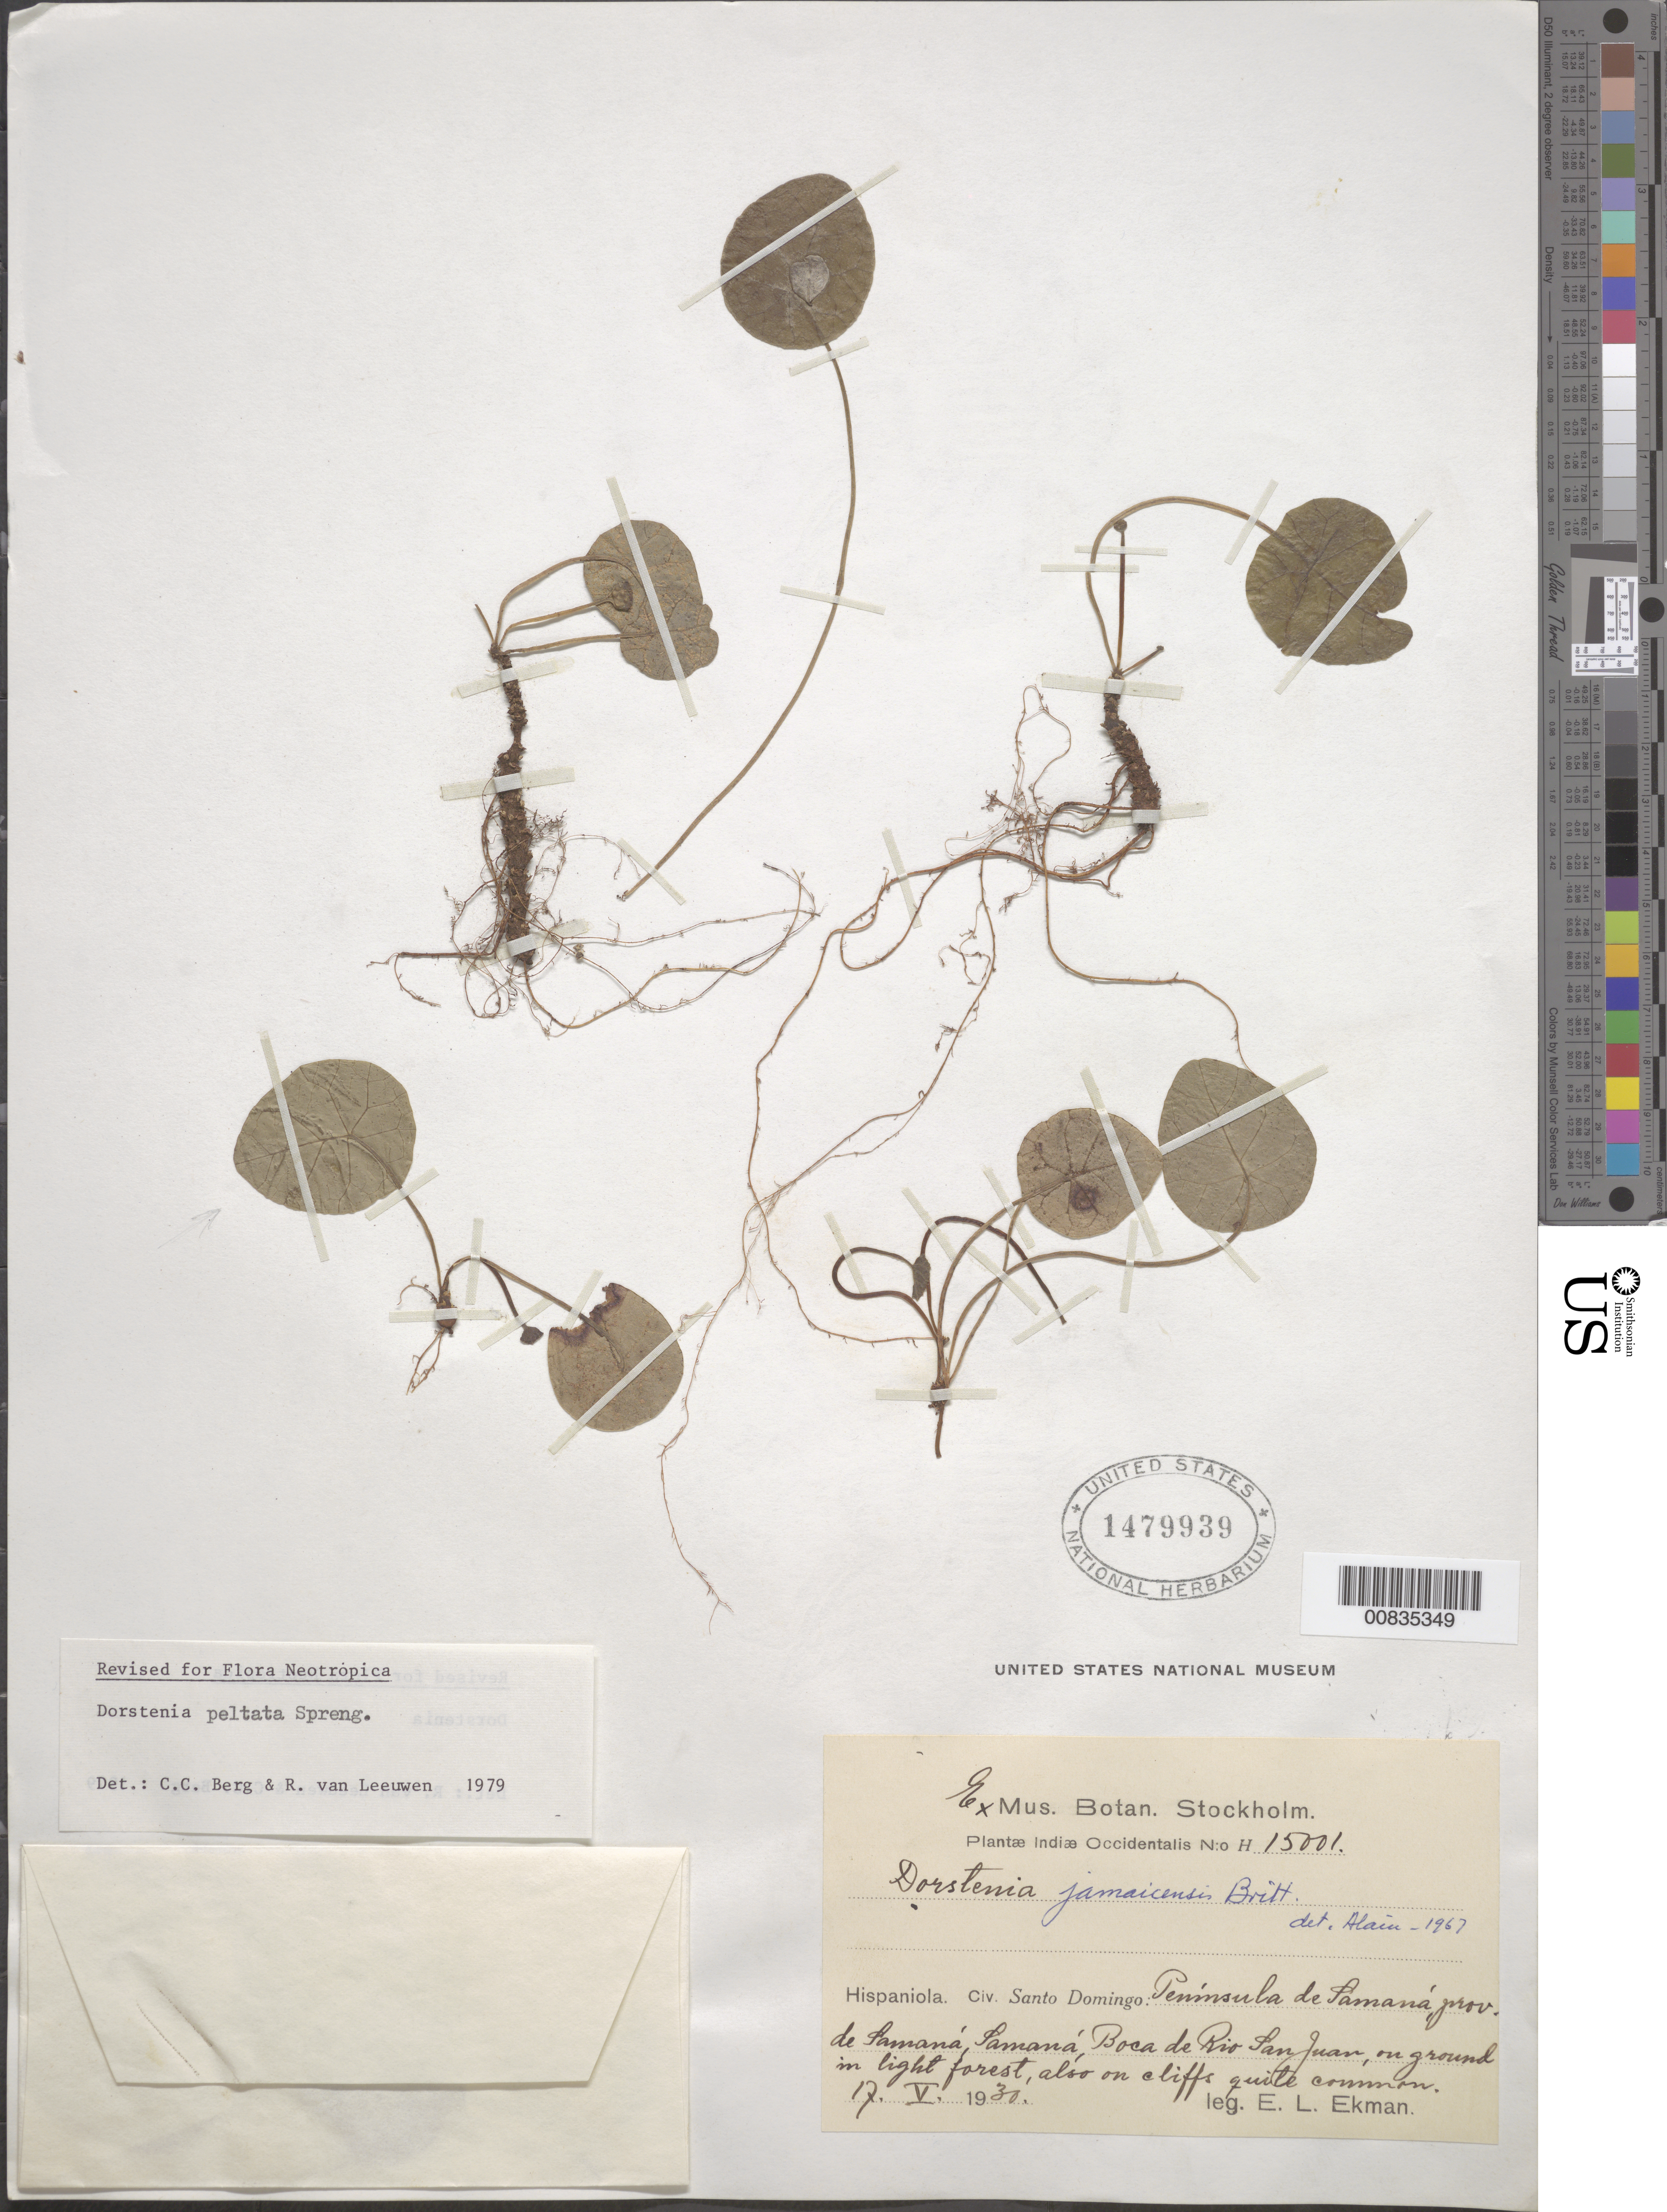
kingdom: Plantae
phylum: Tracheophyta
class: Magnoliopsida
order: Rosales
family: Moraceae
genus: Dorstenia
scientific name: Dorstenia peltata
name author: Spreng.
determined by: Berg, C. C.; Leeuwen, R. van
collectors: E. L. Ekman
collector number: H 15001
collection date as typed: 17 May 1930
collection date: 1930-05-17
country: Dominican Republic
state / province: Samana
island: Hispaniola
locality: Península de Samaná, Samaná, Boca de Río San Juan.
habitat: On ground in light forest, also on cliffs.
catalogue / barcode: US 1479939